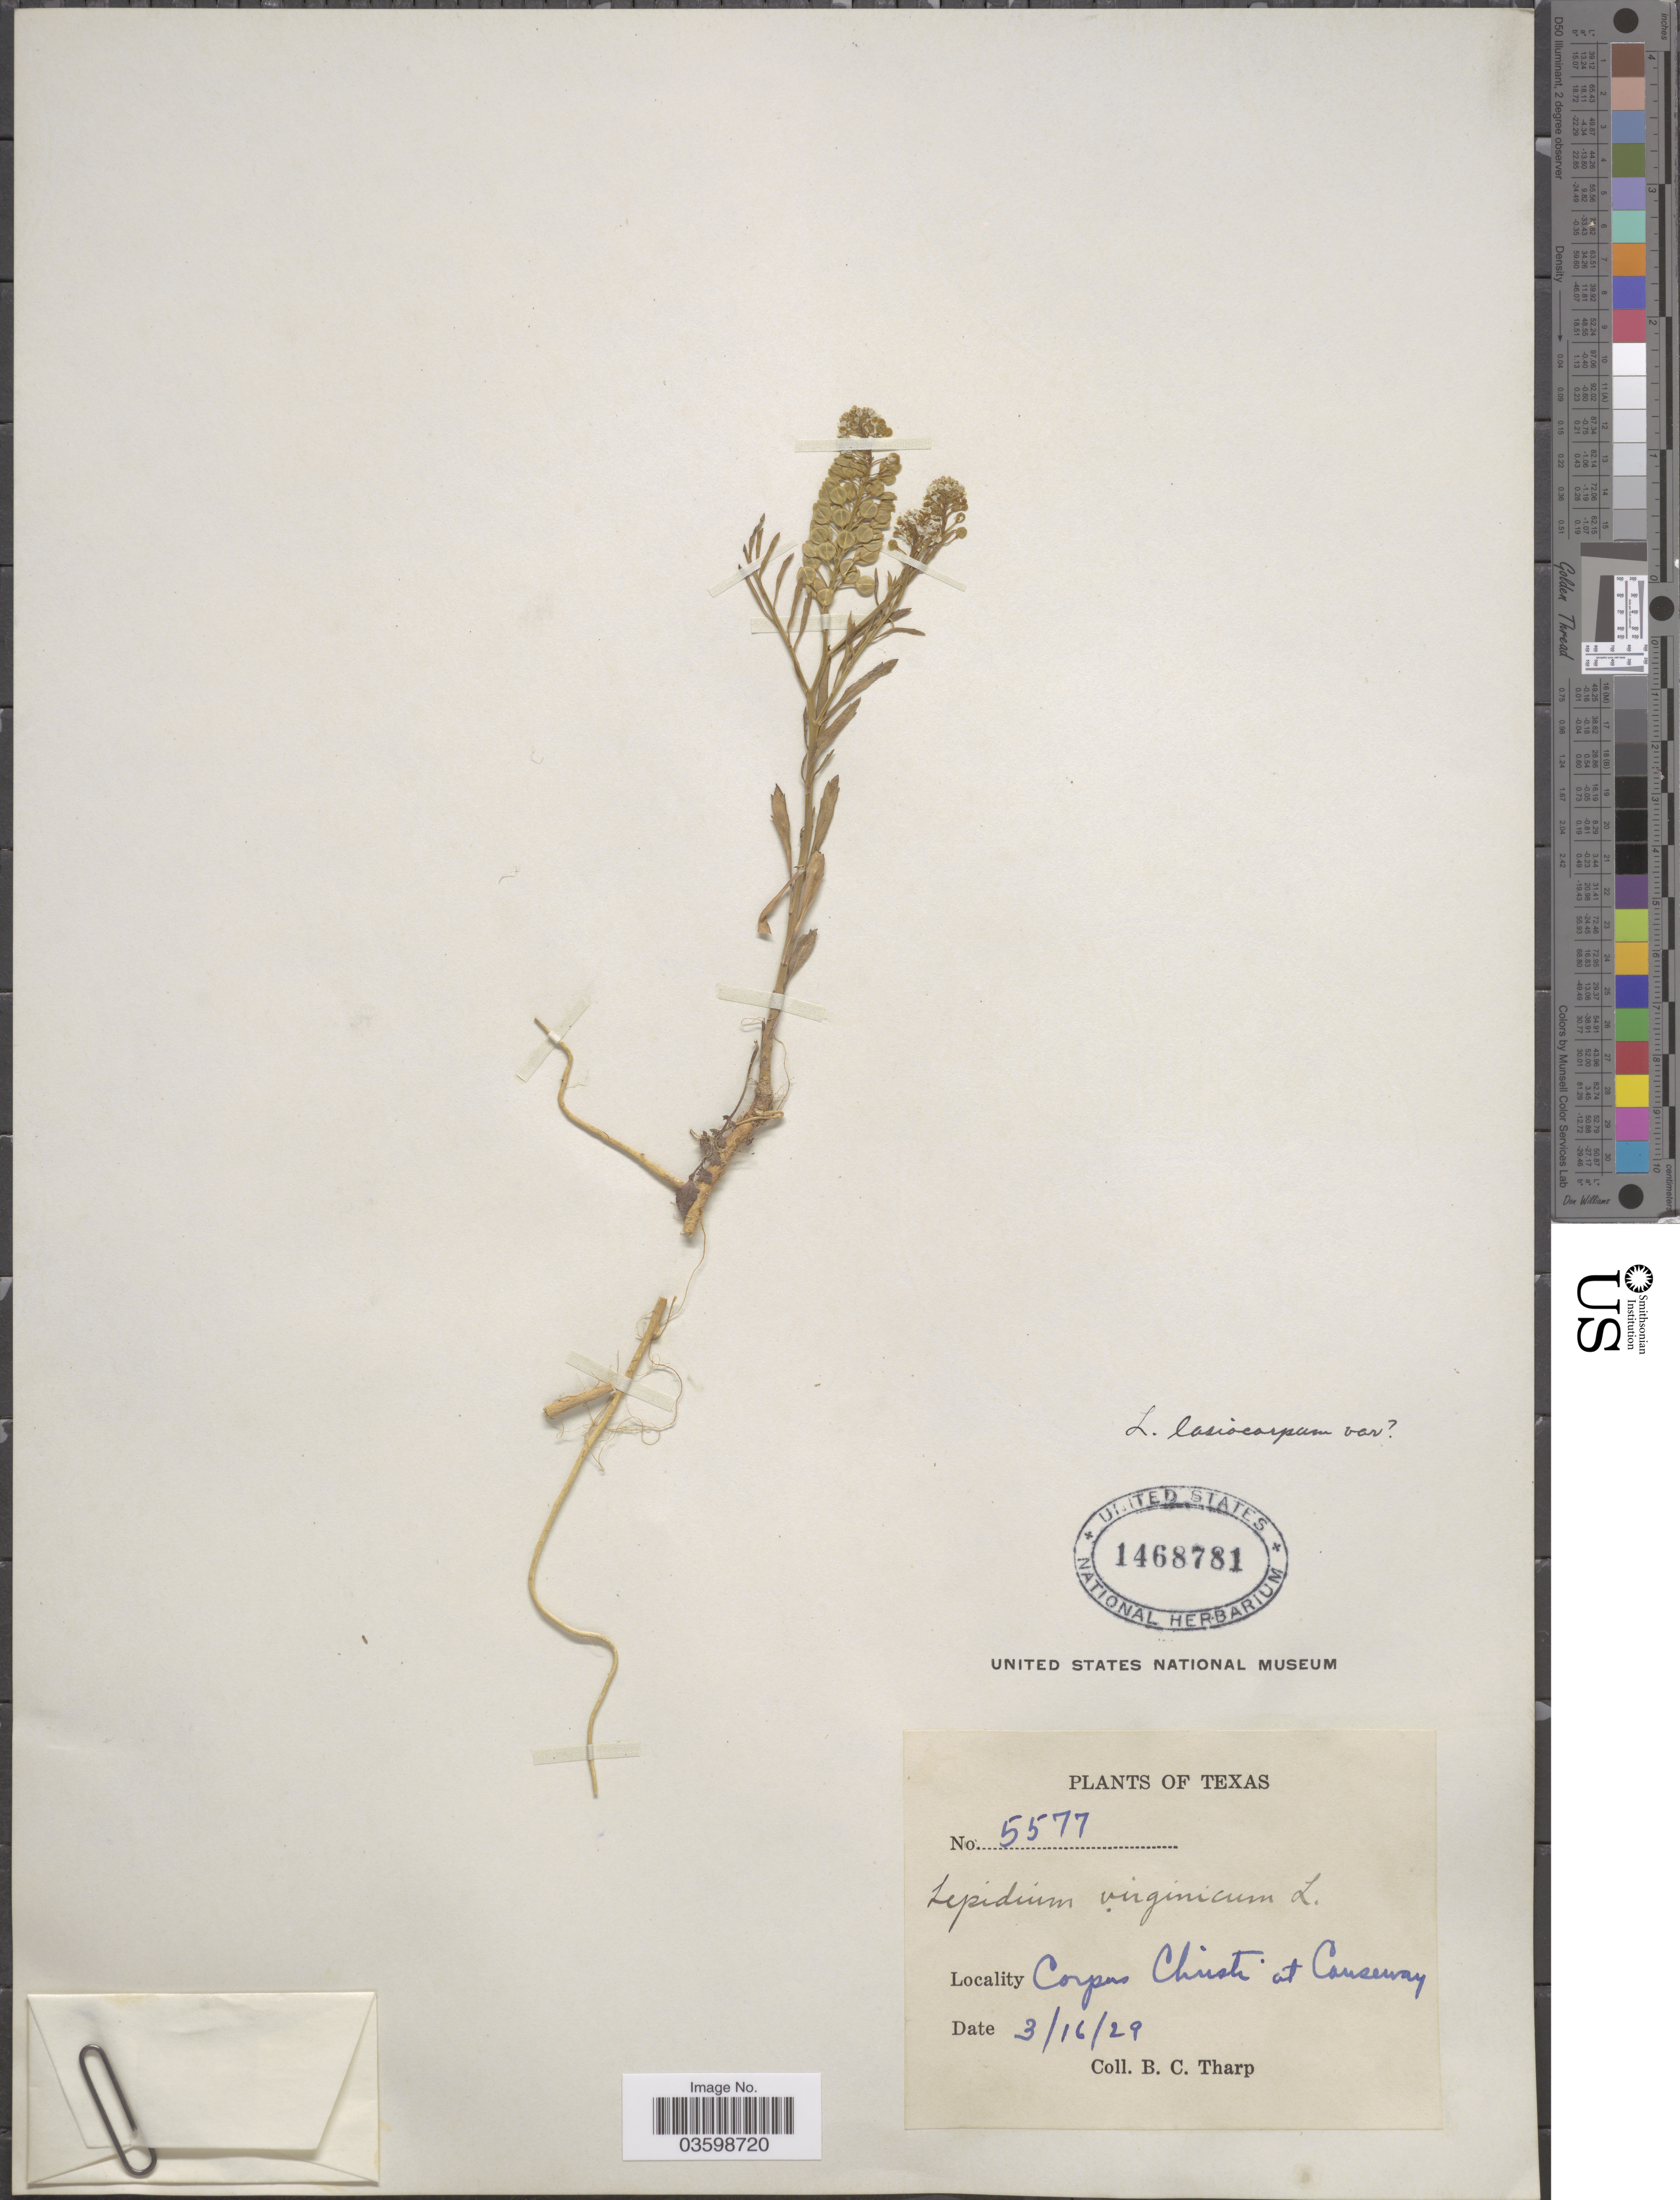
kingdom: Plantae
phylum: Tracheophyta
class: Magnoliopsida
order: Brassicales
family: Brassicaceae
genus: Lepidium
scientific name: Lepidium lasiocarpum var. rotundum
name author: C.L. Hitchc.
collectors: B. C. Tharp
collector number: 5577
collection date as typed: Transcribed d/m/y: 16/3/29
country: United States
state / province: Texas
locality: Corpus Christi at Causeway.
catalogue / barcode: US 1468781